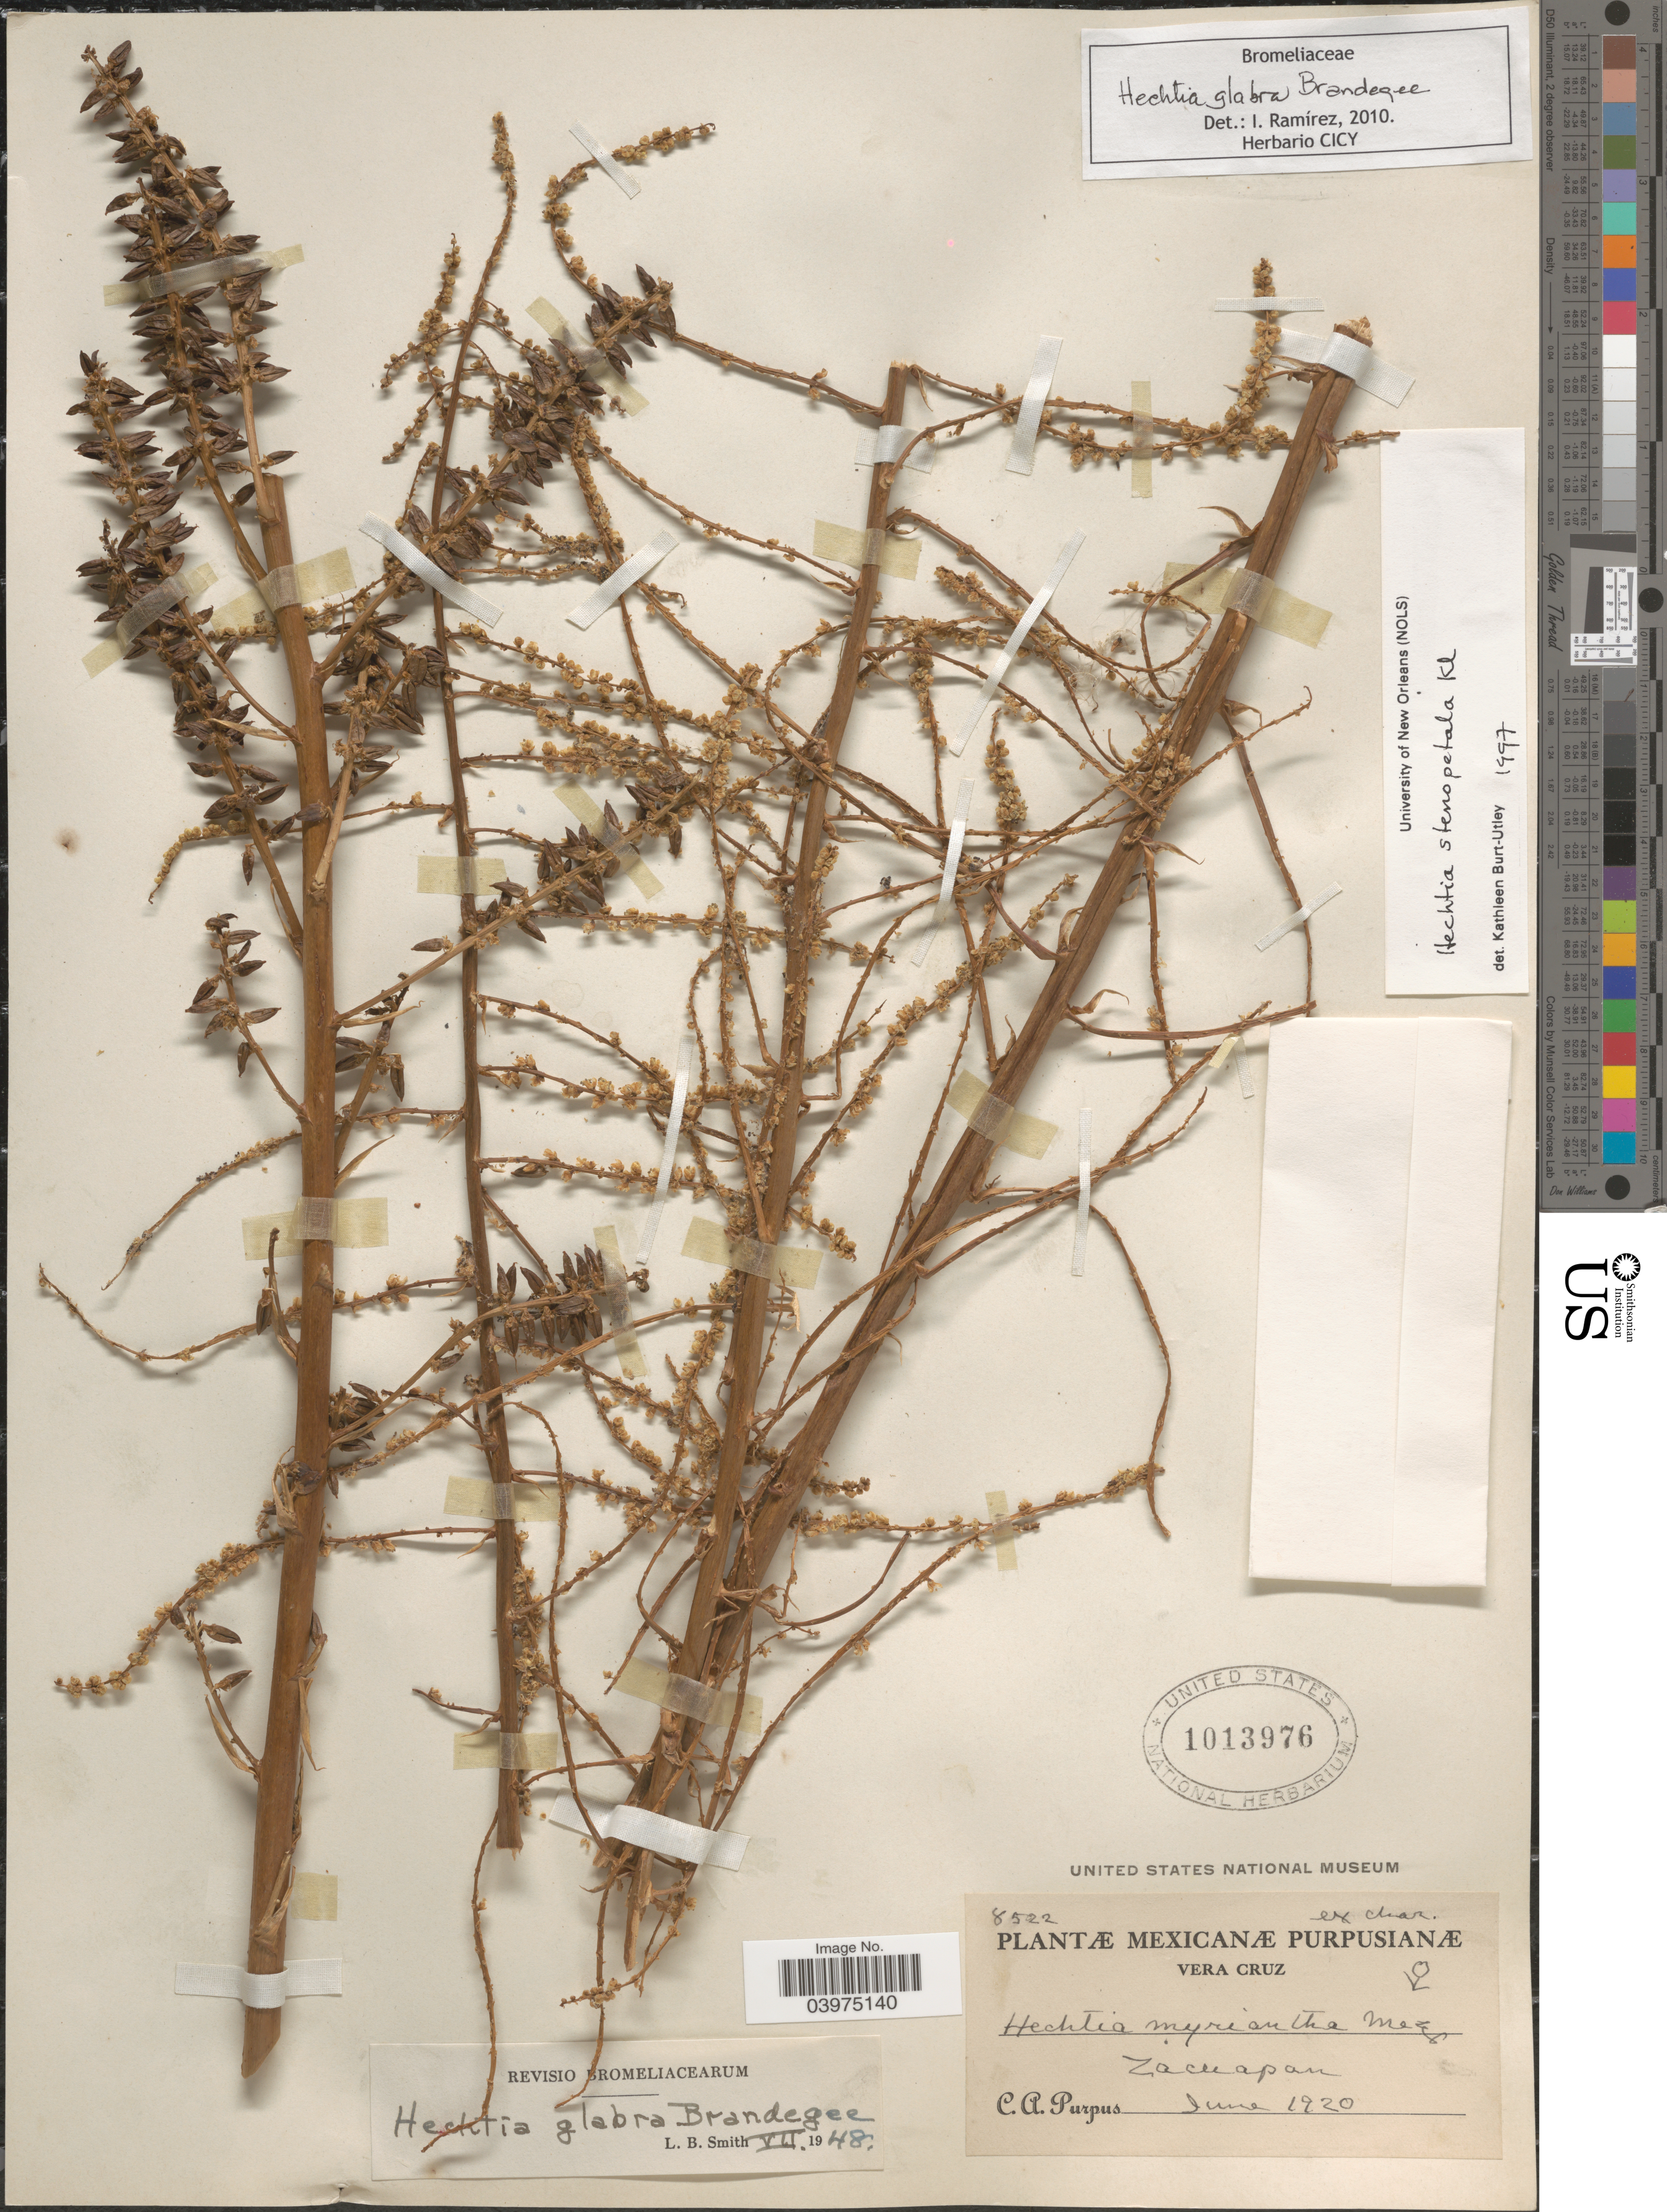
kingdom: Plantae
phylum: Tracheophyta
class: Liliopsida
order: Poales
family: Bromeliaceae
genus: Hechtia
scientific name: Hechtia glabra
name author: Brandegee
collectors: C. A. Purpus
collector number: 8522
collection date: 1920-06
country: Mexico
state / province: Veracruz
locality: Vera Cruz. Zacuapan.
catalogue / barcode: US 1013976